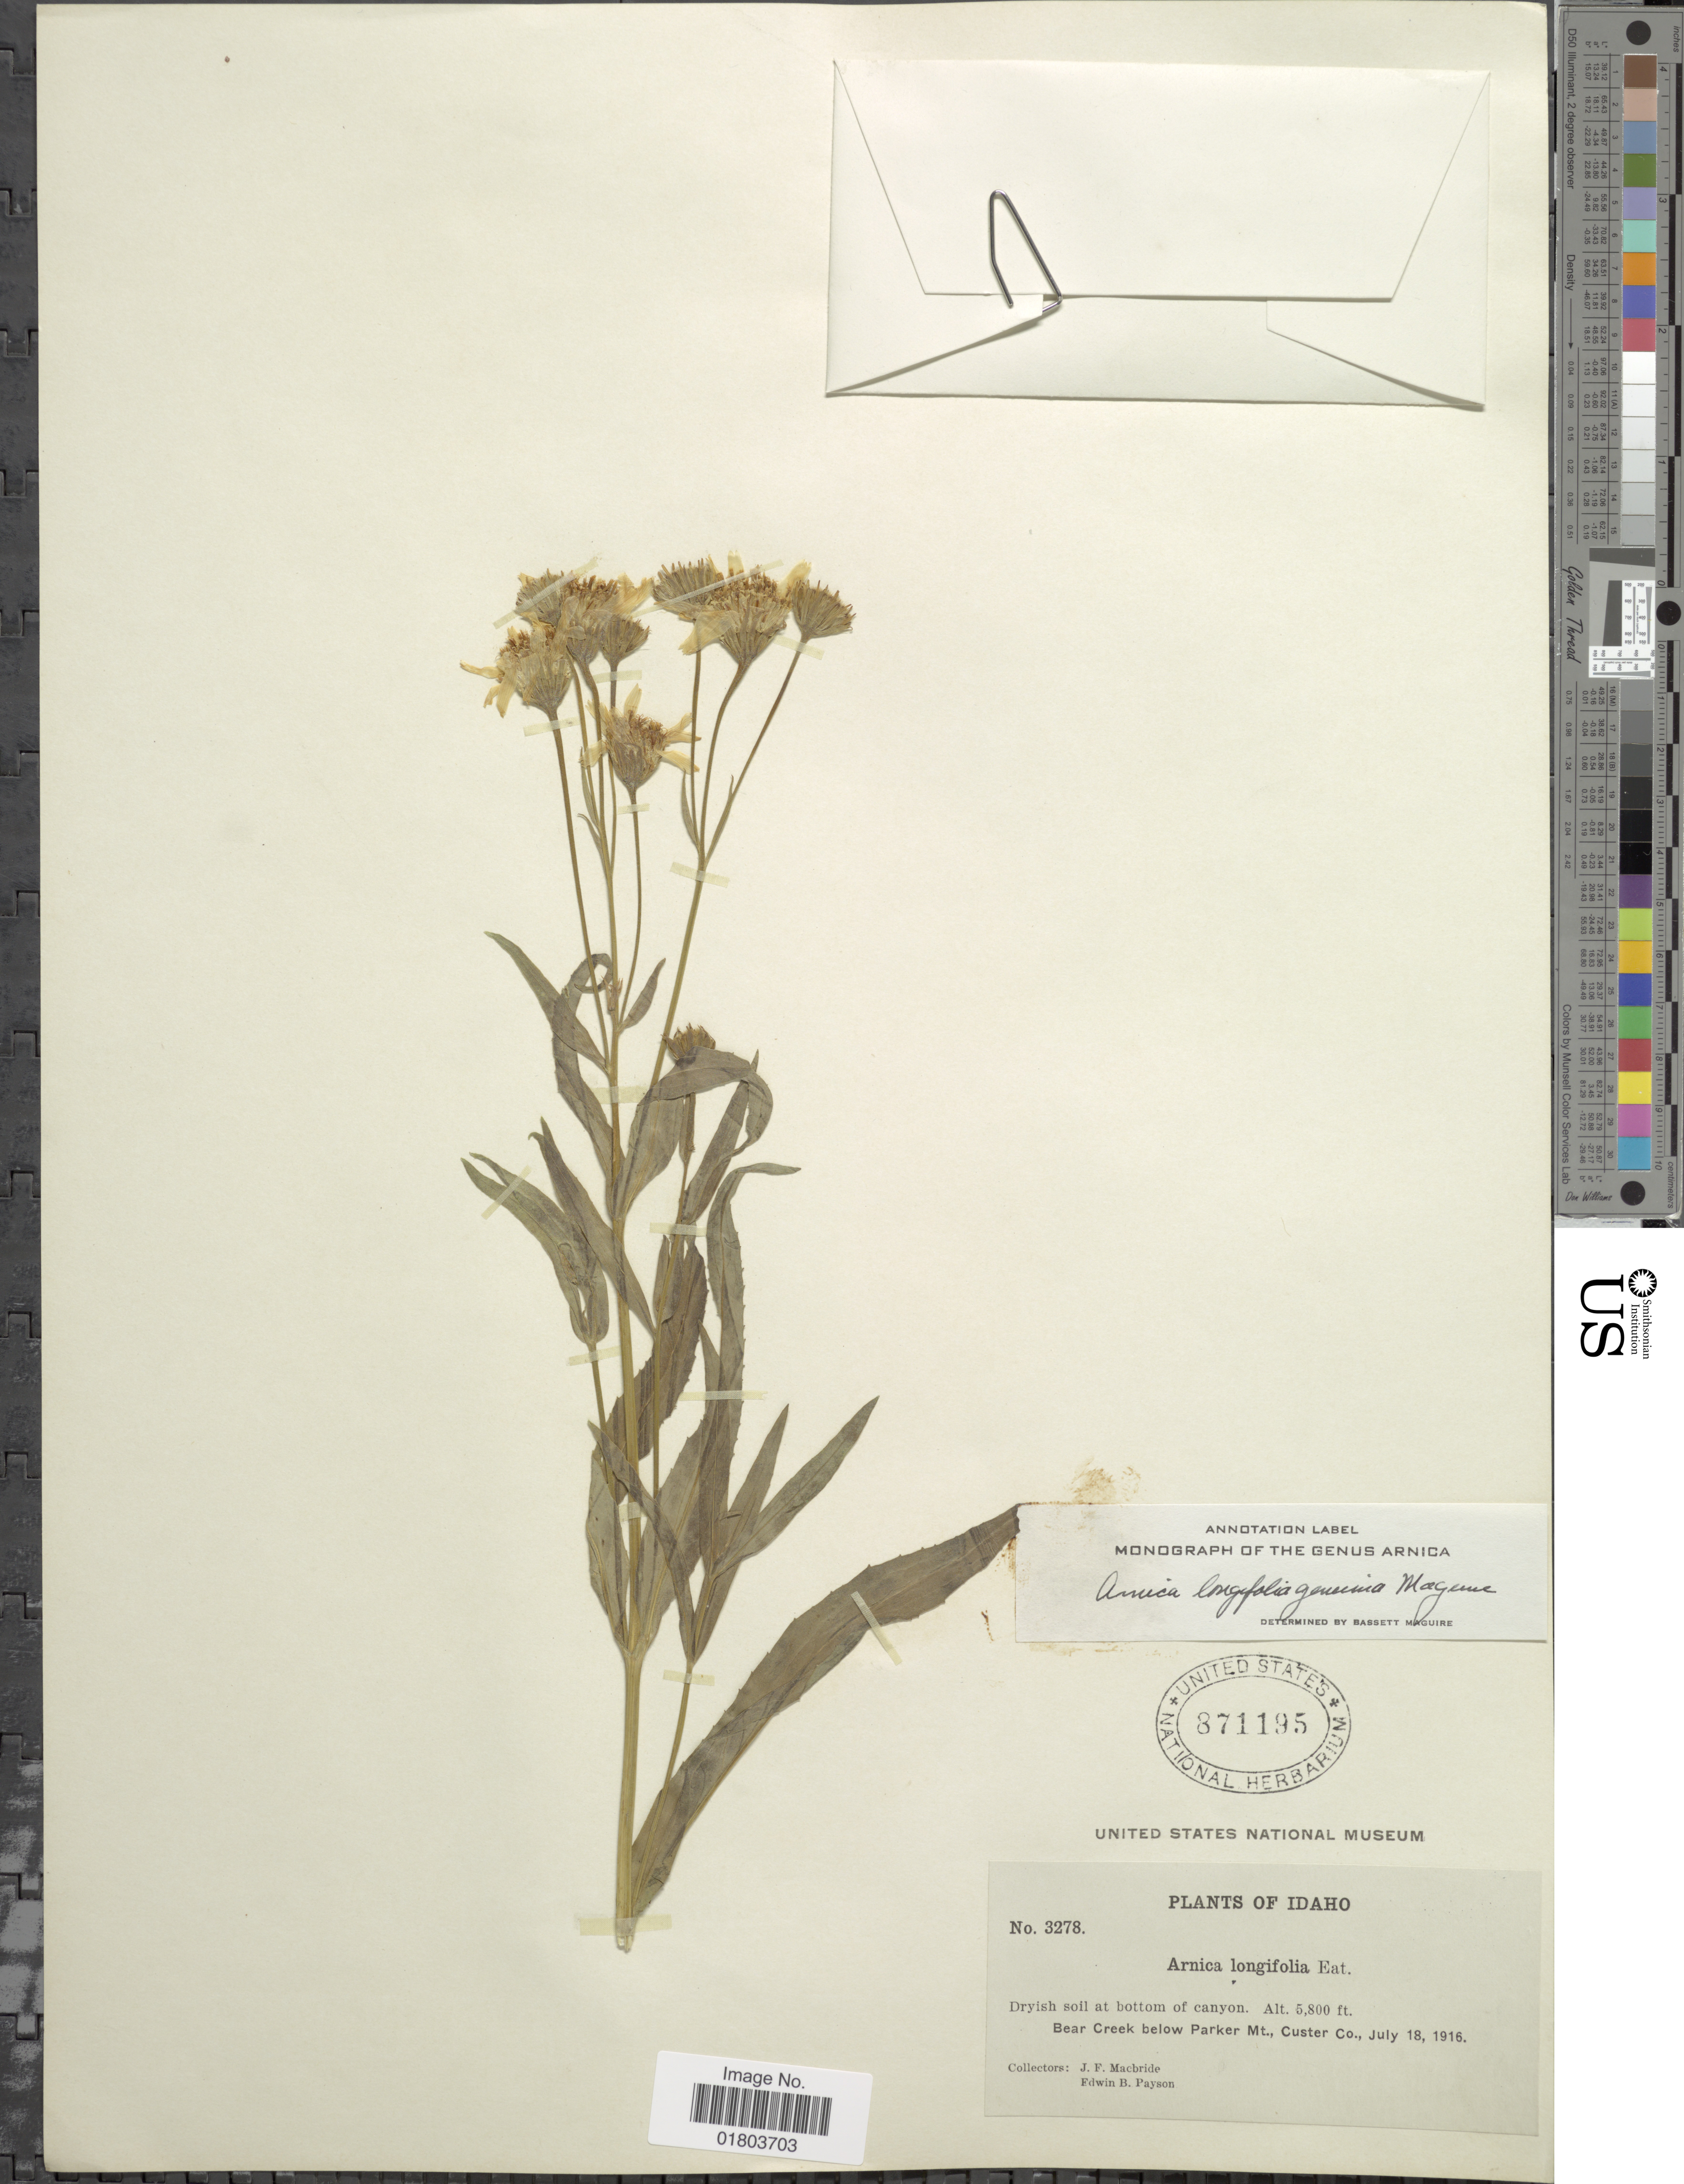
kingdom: Plantae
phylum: Tracheophyta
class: Magnoliopsida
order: Asterales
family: Asteraceae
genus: Arnica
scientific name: Arnica longifolia subsp. genuina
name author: Maguire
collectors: J. F. Macbride & E. B. Payson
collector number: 3278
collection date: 1916-07-18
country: United States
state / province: Idaho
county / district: Custer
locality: Dryish soil at bottom of canyon, Bear Creek below Parkr Mt.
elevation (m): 1768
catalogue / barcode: US 871195